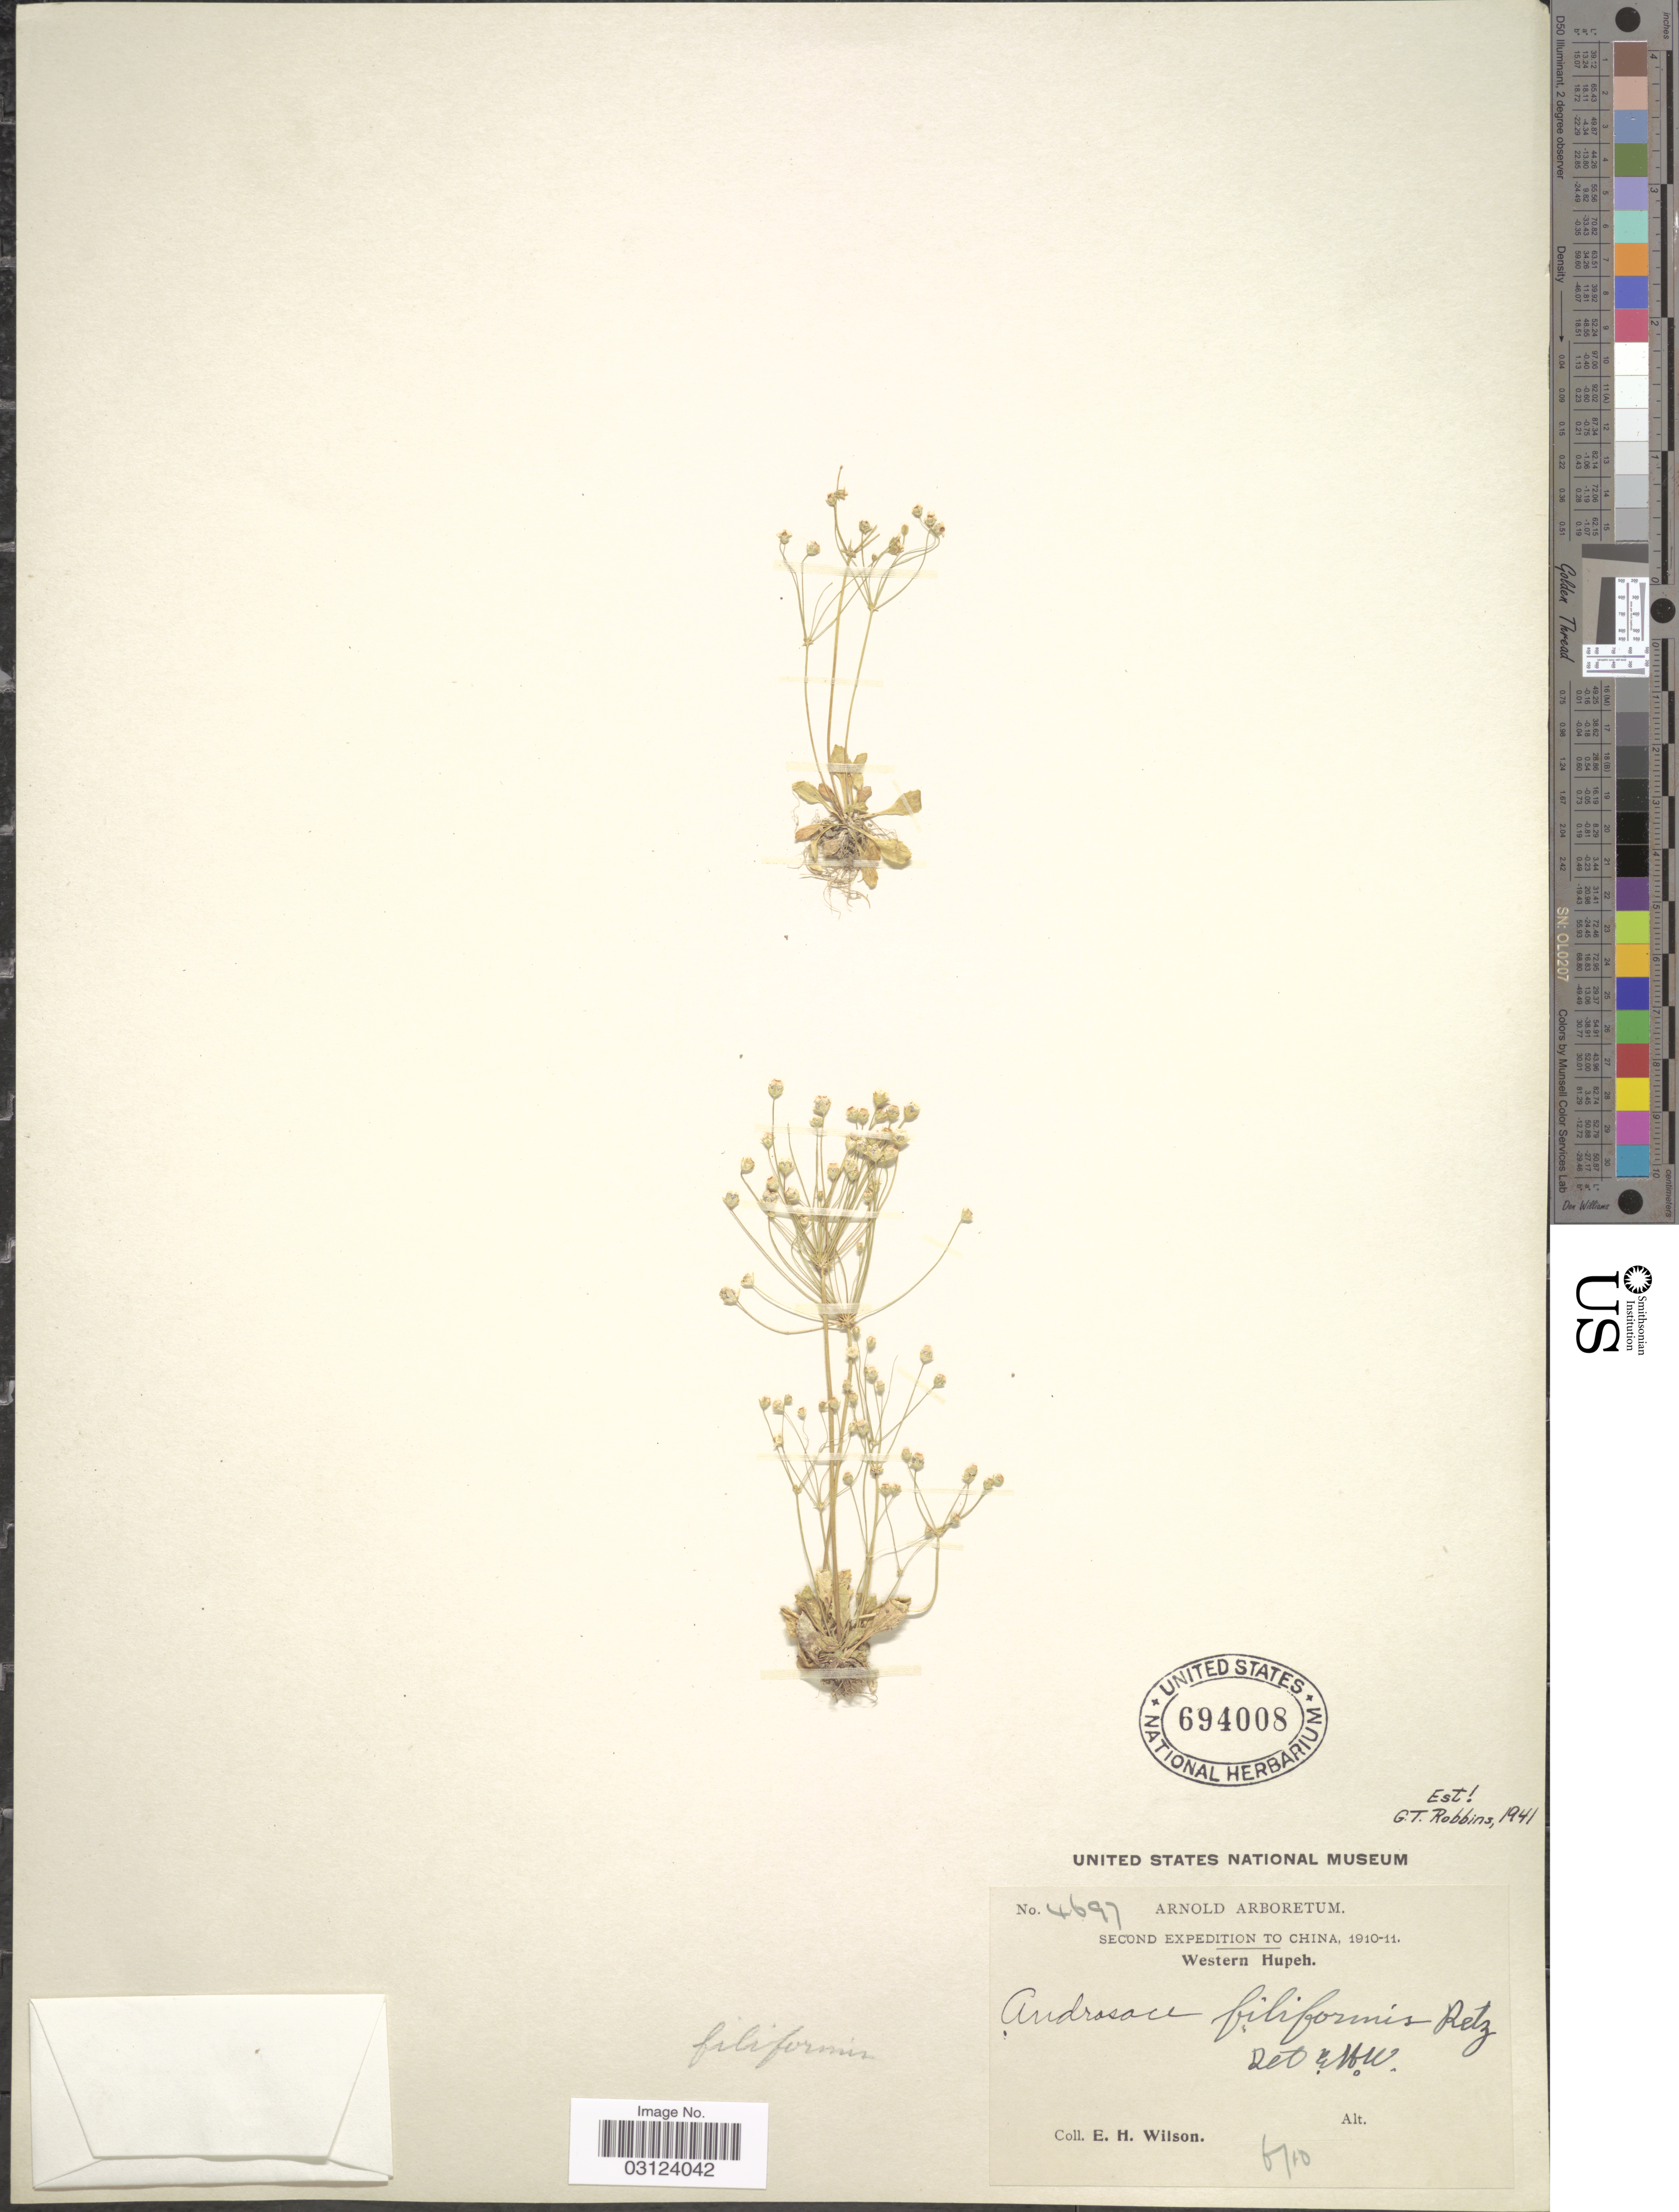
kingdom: Plantae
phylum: Tracheophyta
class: Magnoliopsida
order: Ericales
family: Primulaceae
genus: Androsace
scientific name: Androsace filiformis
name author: Retz.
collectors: E. Wilson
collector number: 4697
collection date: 1910-06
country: China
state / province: Hubei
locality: Western Hupeh.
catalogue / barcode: US 694008